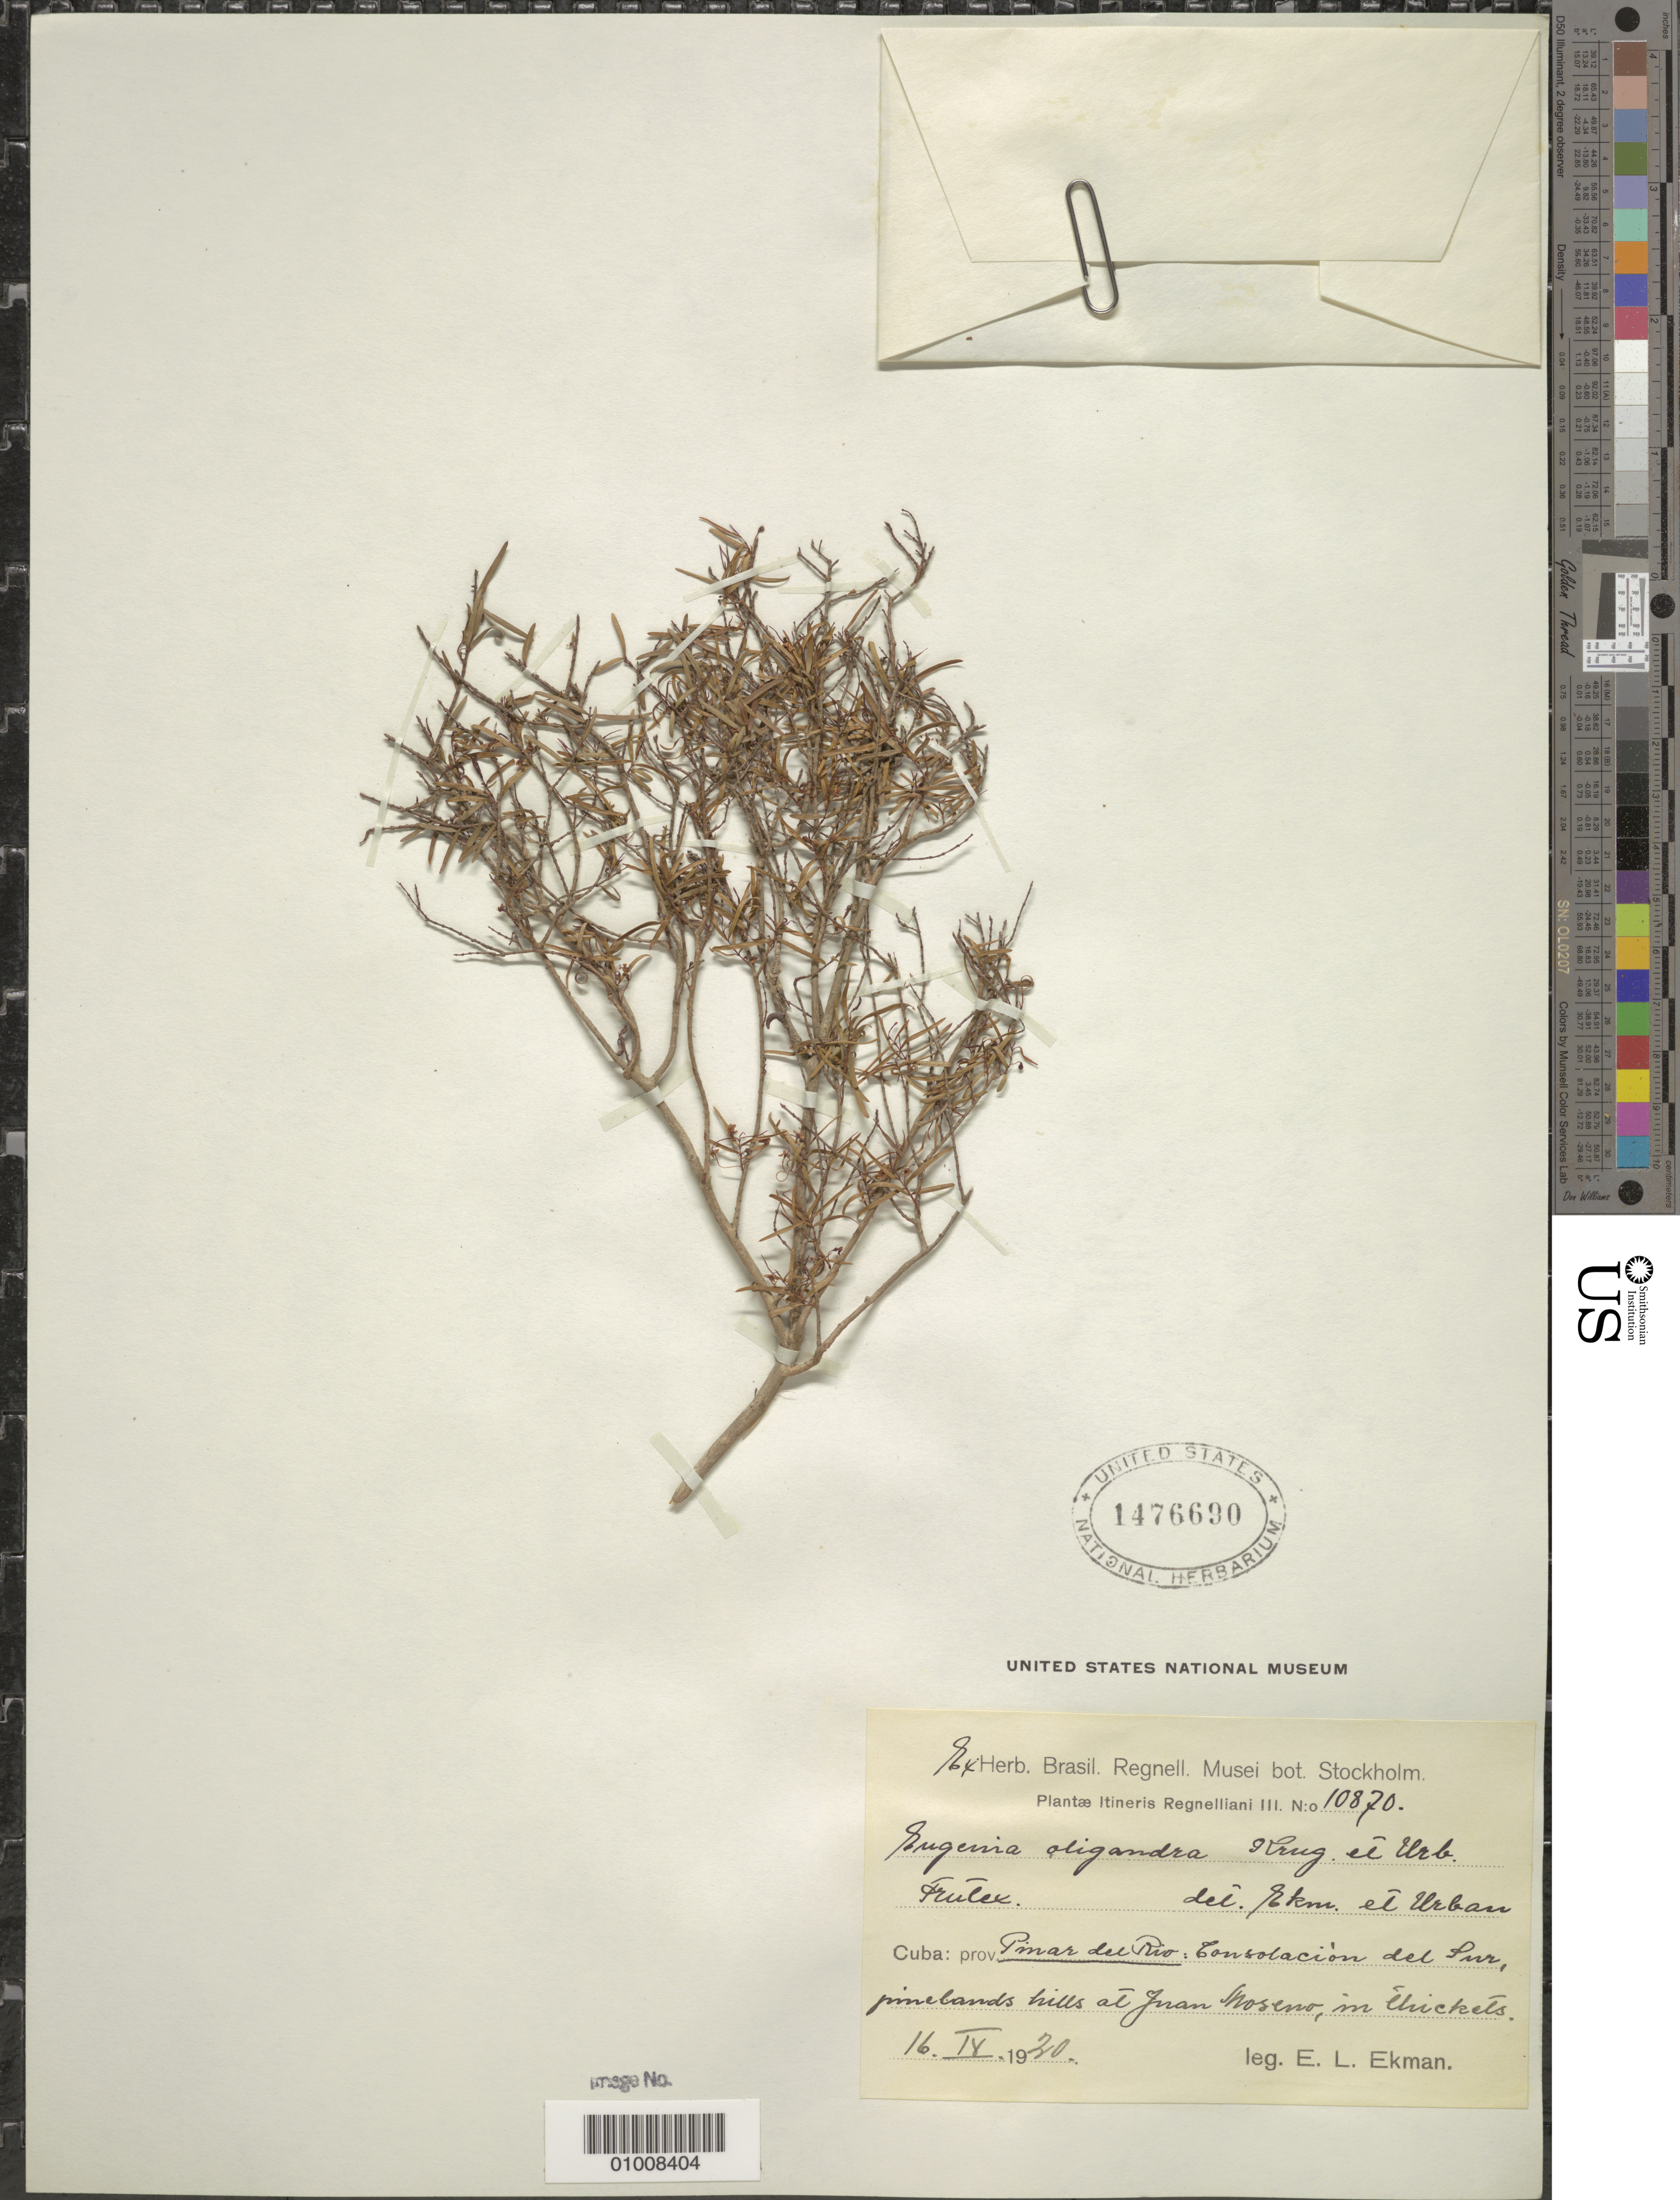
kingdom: Plantae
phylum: Tracheophyta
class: Magnoliopsida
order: Myrtales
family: Myrtaceae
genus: Eugenia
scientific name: Eugenia oligandra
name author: Krug & Urb.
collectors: E. L. Ekman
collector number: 10870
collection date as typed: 16 Apr 1920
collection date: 1920-04-16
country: Cuba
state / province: Pinar del Rio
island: Cuba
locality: Consolación del Sur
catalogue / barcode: US 1476690